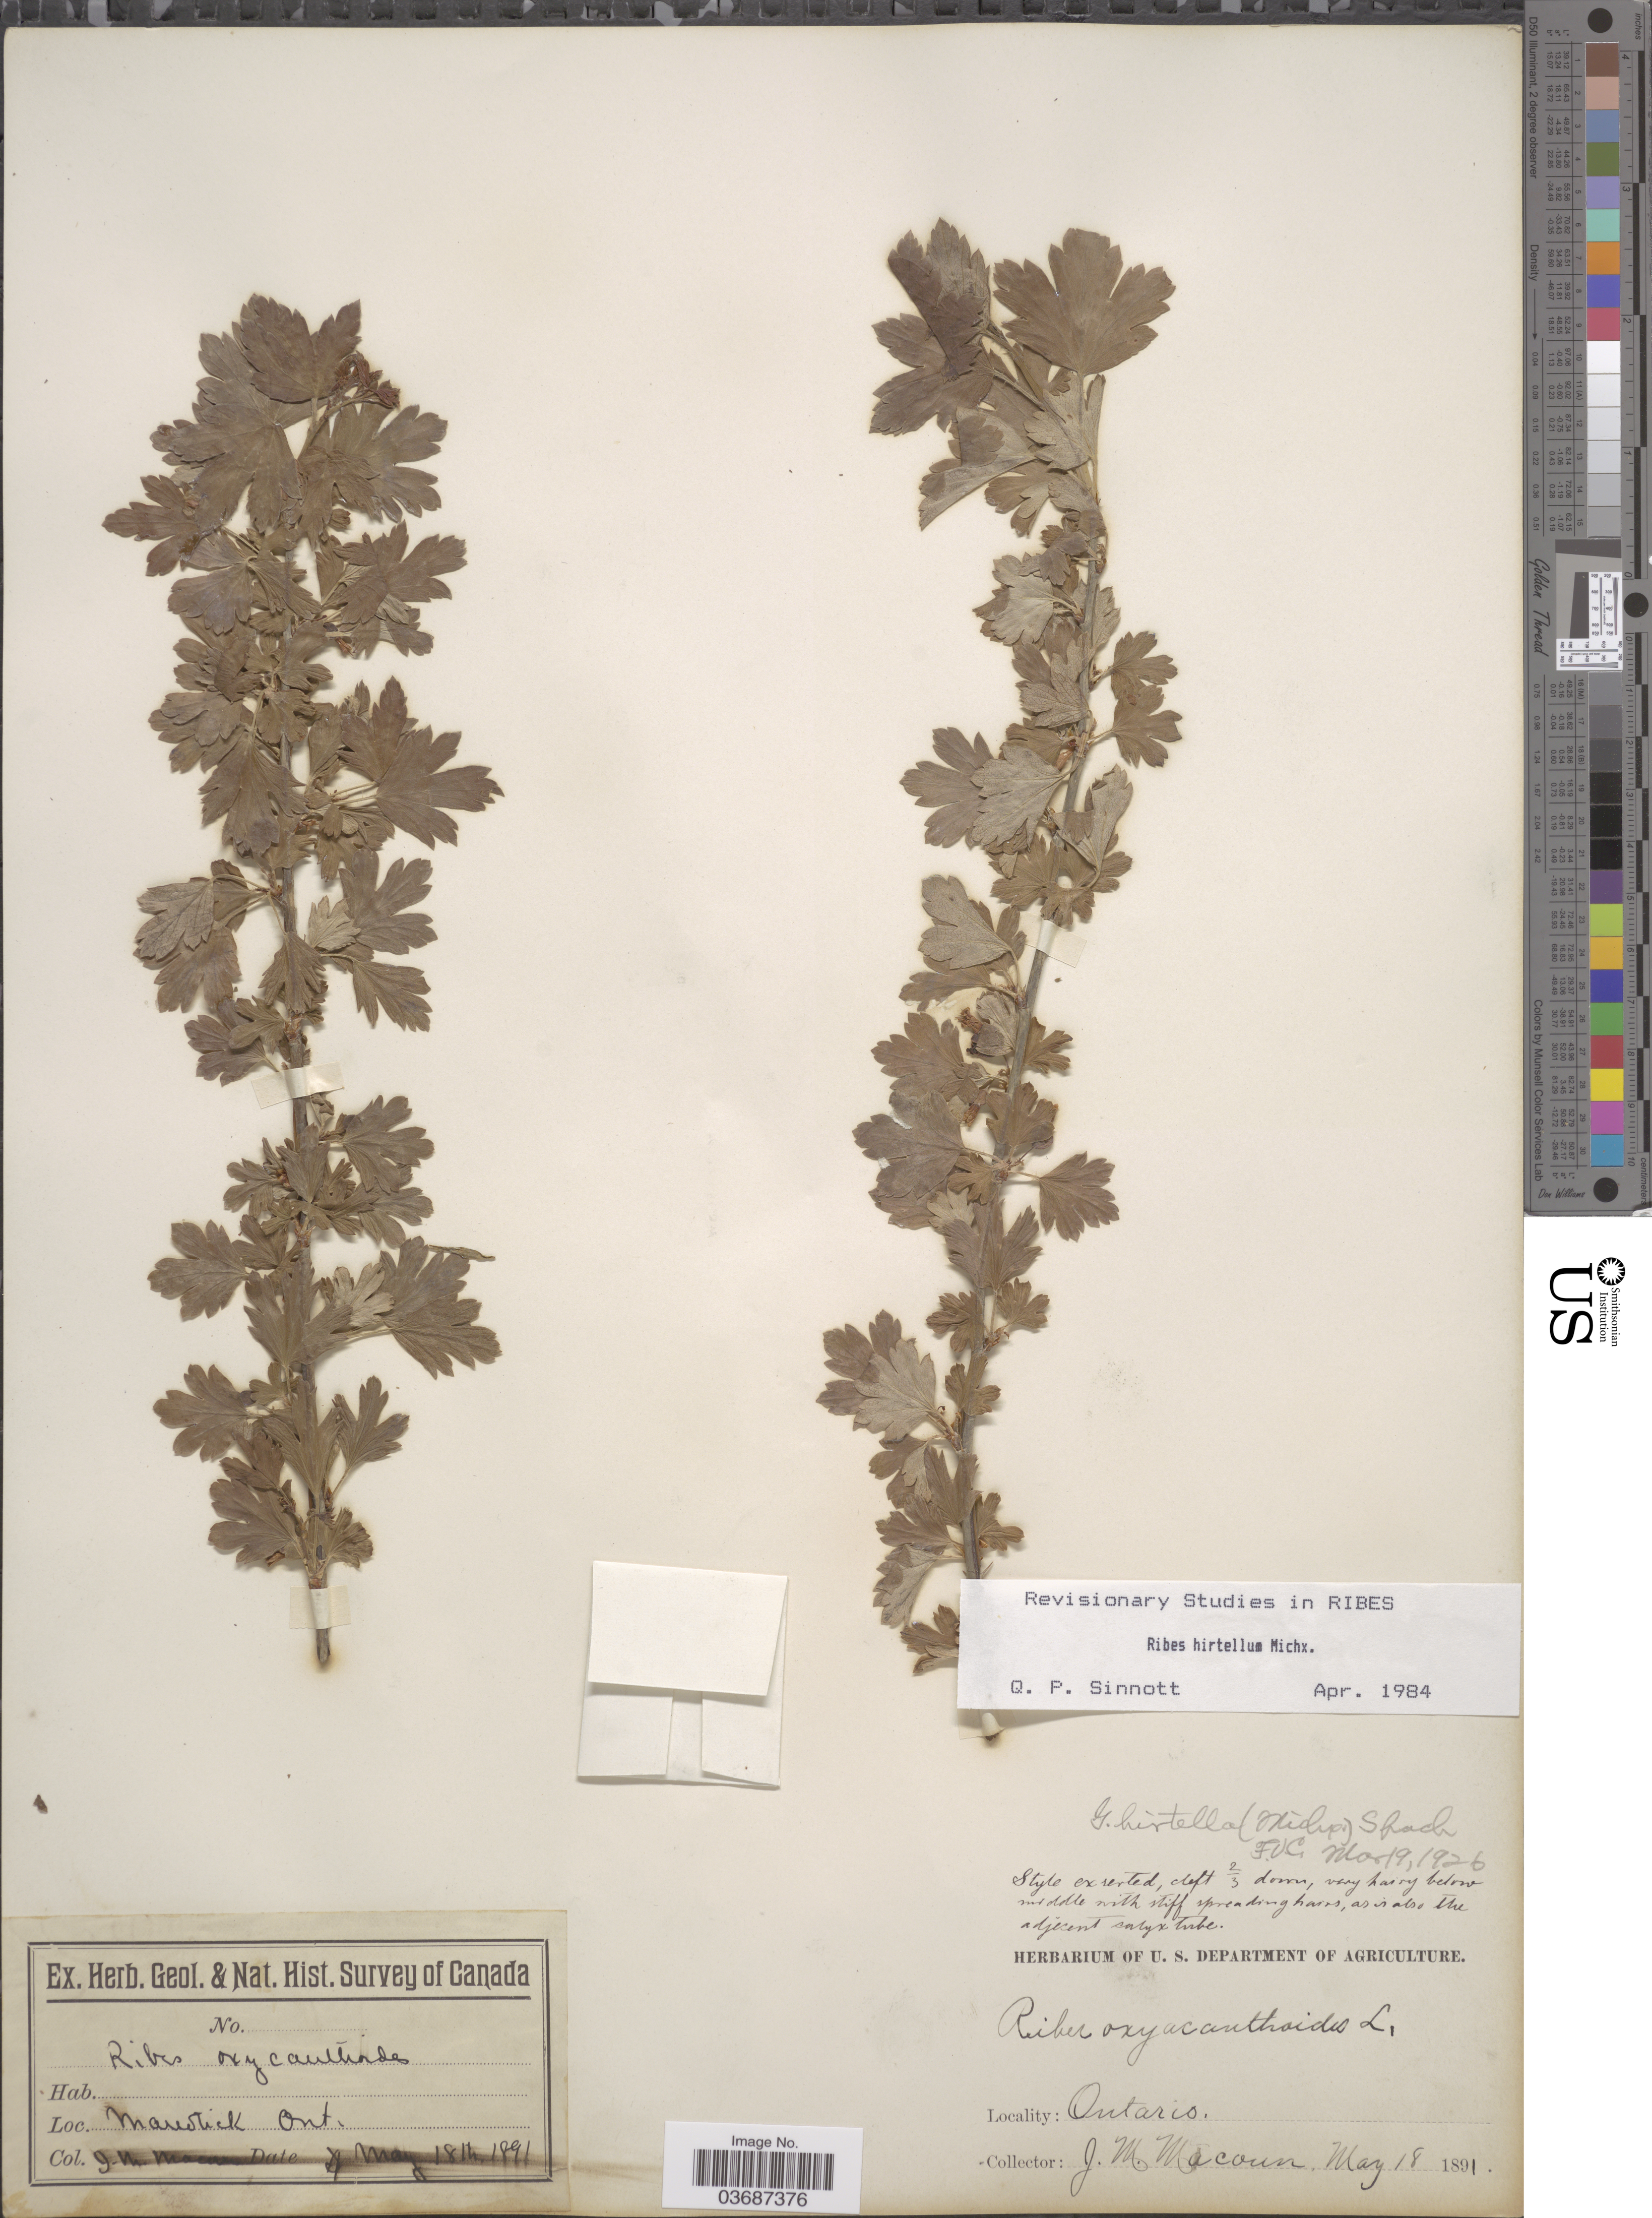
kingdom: Plantae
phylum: Tracheophyta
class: Magnoliopsida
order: Saxifragales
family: Grossulariaceae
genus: Ribes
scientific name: Ribes hirtellum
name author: Michx.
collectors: J. M. Macoun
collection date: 1891-05-18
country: Canada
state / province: Ontario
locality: Geol. & Nat. Hist. Survey of Canada. Manotick.